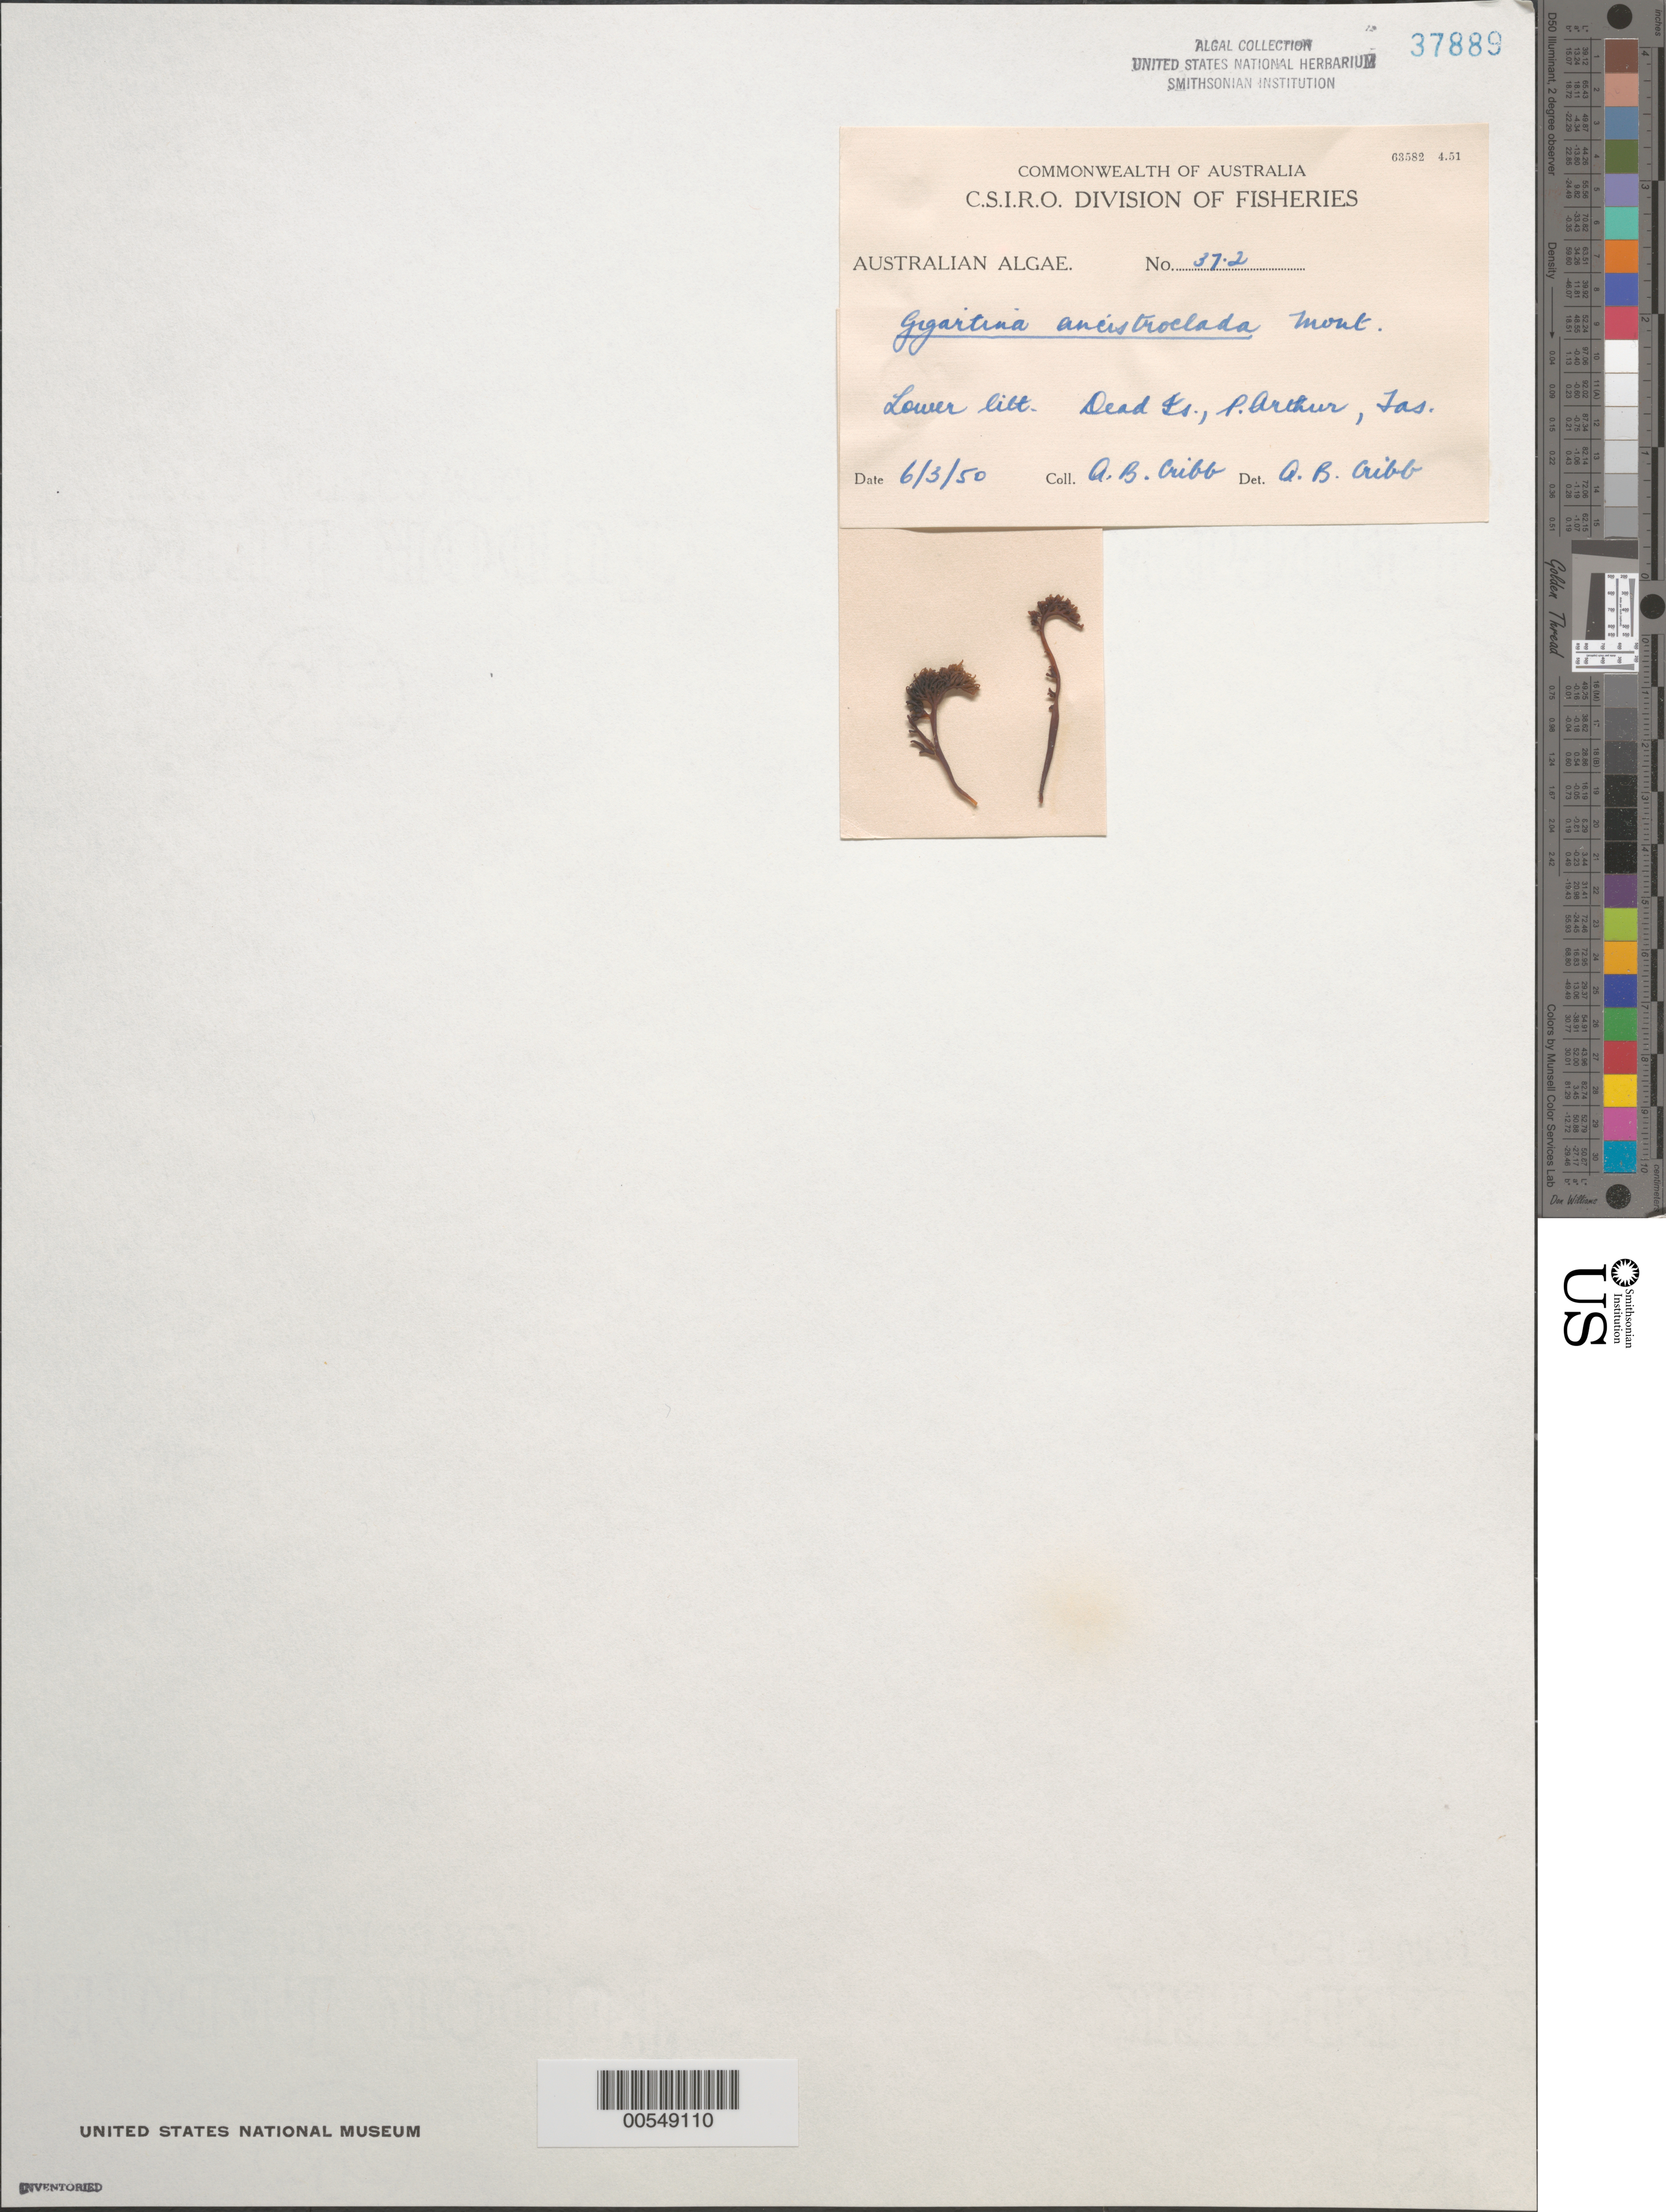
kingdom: Plantae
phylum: Rhodophyta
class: Florideophyceae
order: Gigartinales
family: Gigartinaceae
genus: Gigartina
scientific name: Gigartina ancistroclada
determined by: Cribb, A. B.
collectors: A. Cribb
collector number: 37.2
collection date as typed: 06 Mar 1950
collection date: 1950-03-06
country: Australia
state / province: Tasmania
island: Dead Island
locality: Port Arthur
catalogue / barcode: US 37889